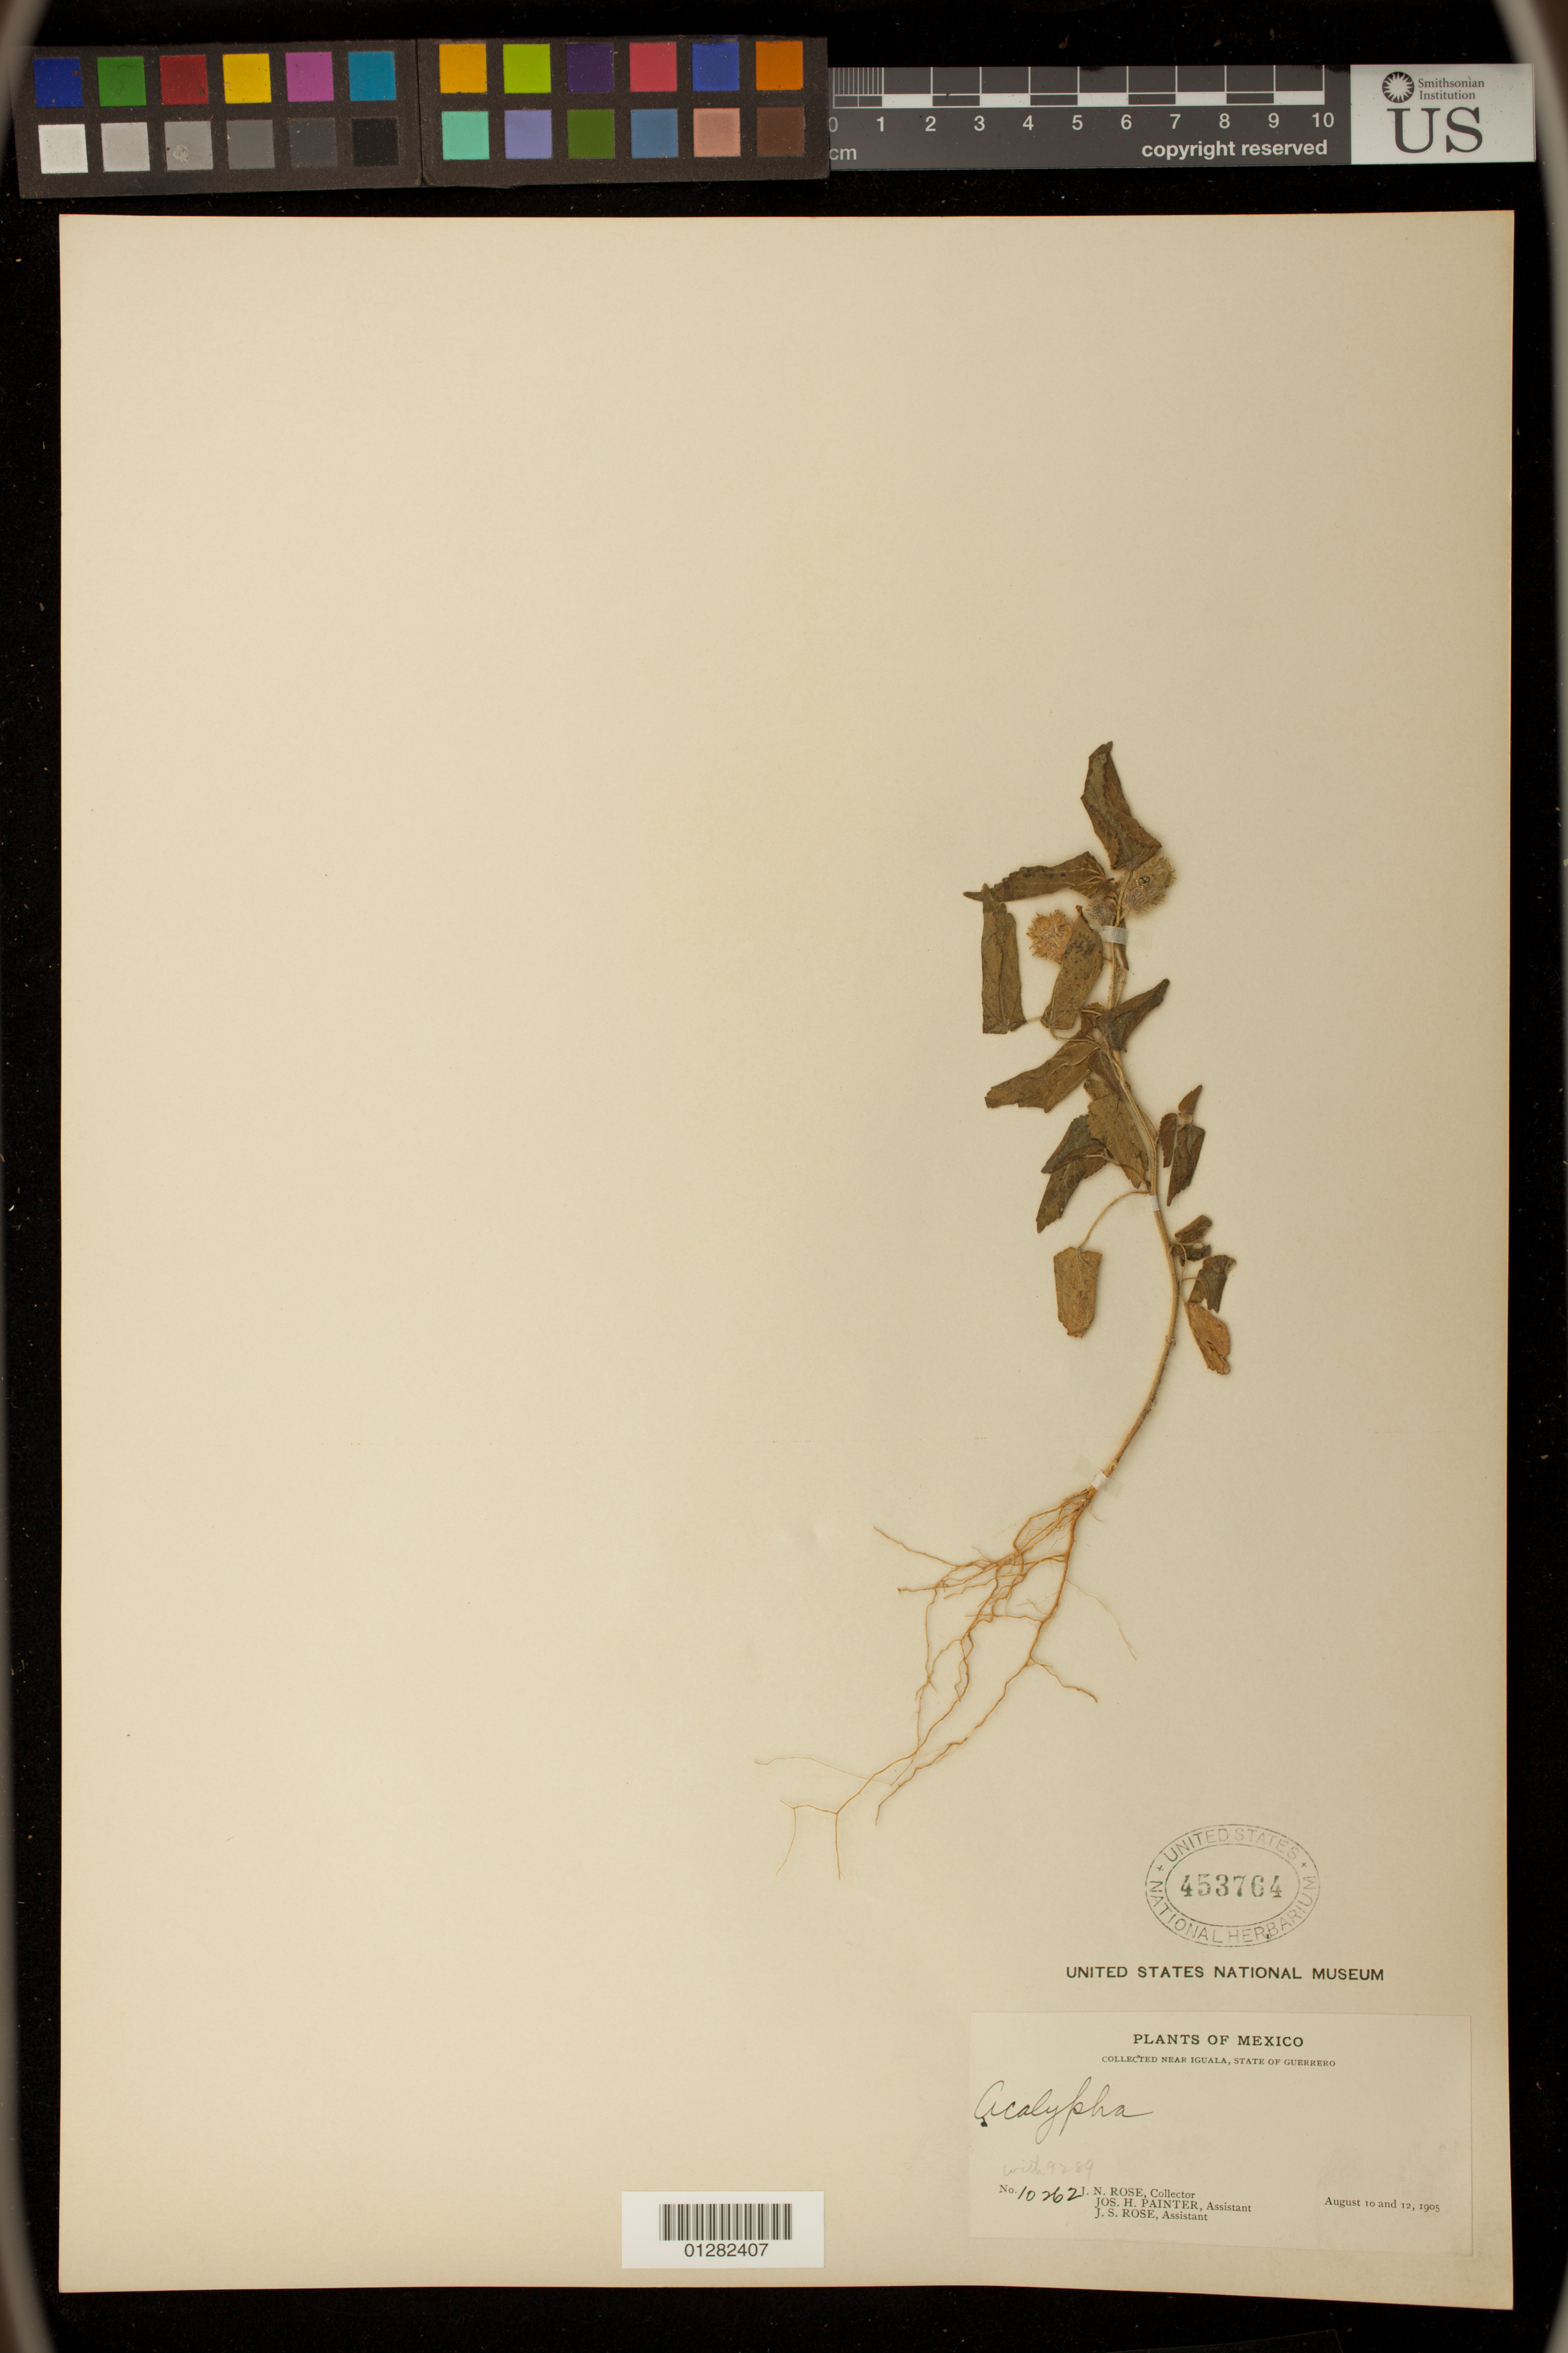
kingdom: Plantae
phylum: Tracheophyta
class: Magnoliopsida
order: Malpighiales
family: Euphorbiaceae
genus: Acalypha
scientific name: Acalypha poiretii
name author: Spreng.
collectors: A. Molina R. & A. Molina R.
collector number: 10262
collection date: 1905-08-10/1905-08-12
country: Mexico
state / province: Guerrero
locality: Near Iguala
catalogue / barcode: US 453764